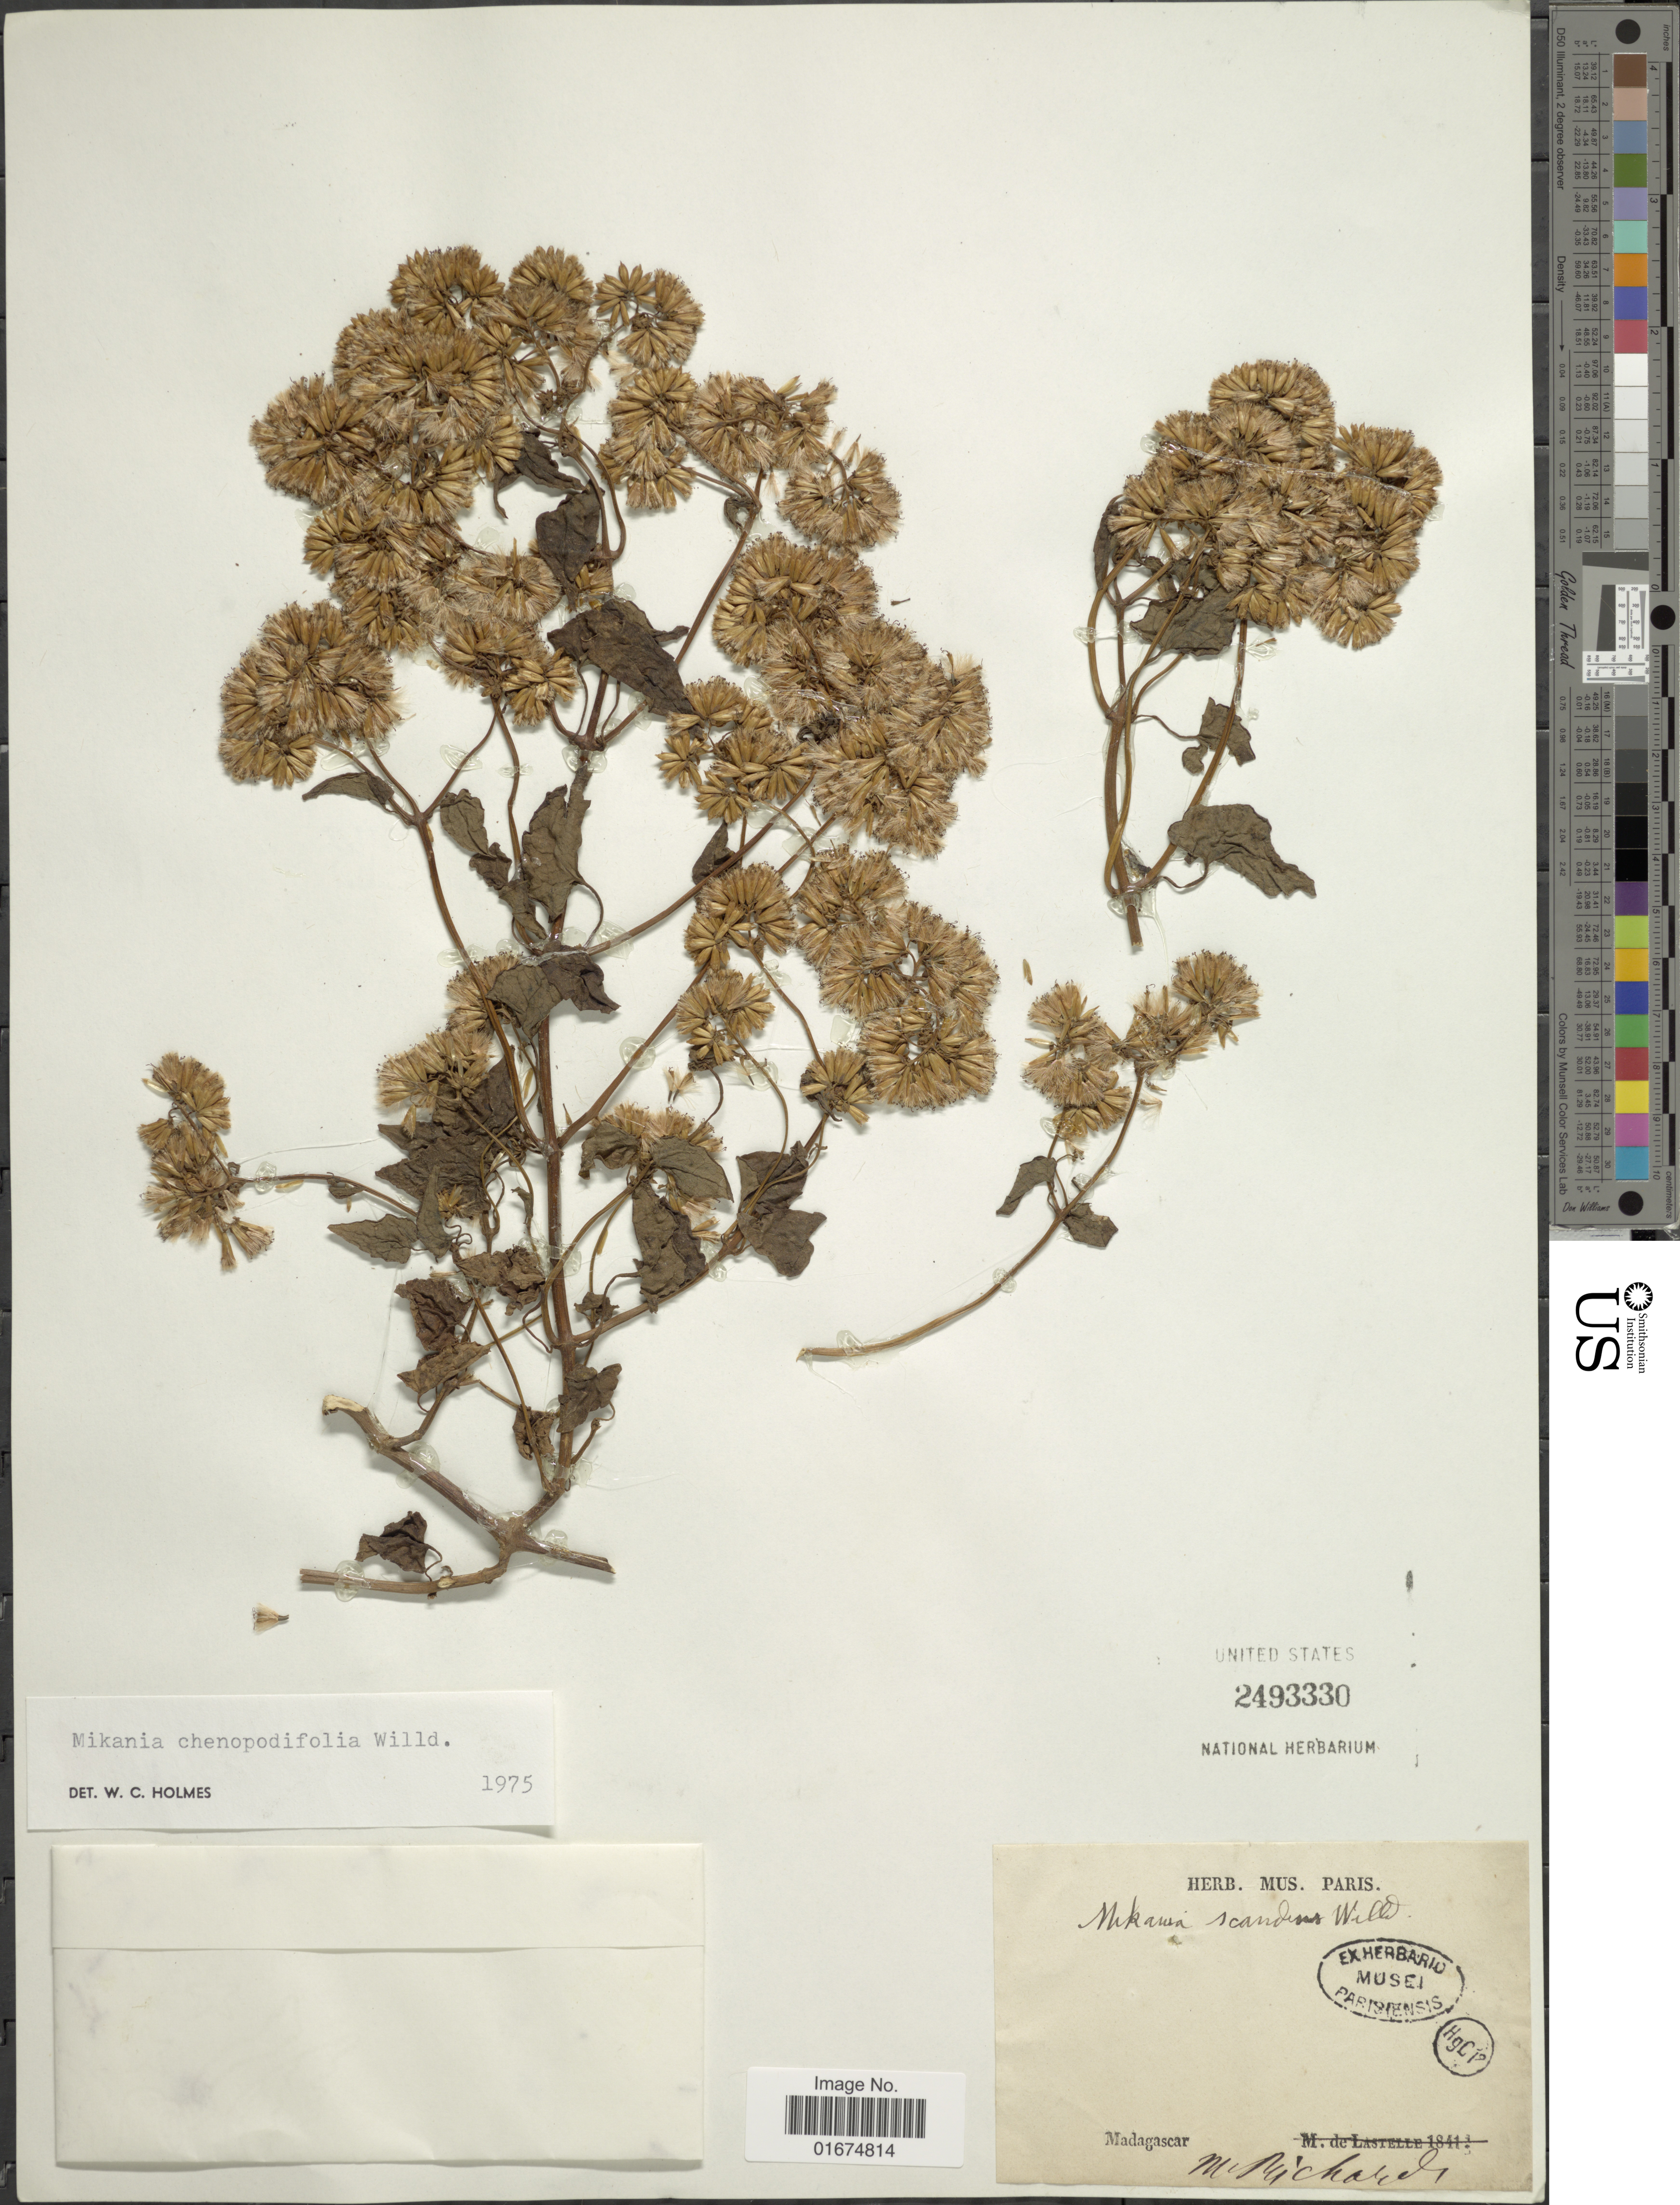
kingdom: Plantae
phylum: Tracheophyta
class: Magnoliopsida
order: Asterales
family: Asteraceae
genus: Mikania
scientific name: Mikania chenopodifolia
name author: Willd.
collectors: M. Richards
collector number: H9Ci?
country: Madagascar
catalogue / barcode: US 2493330